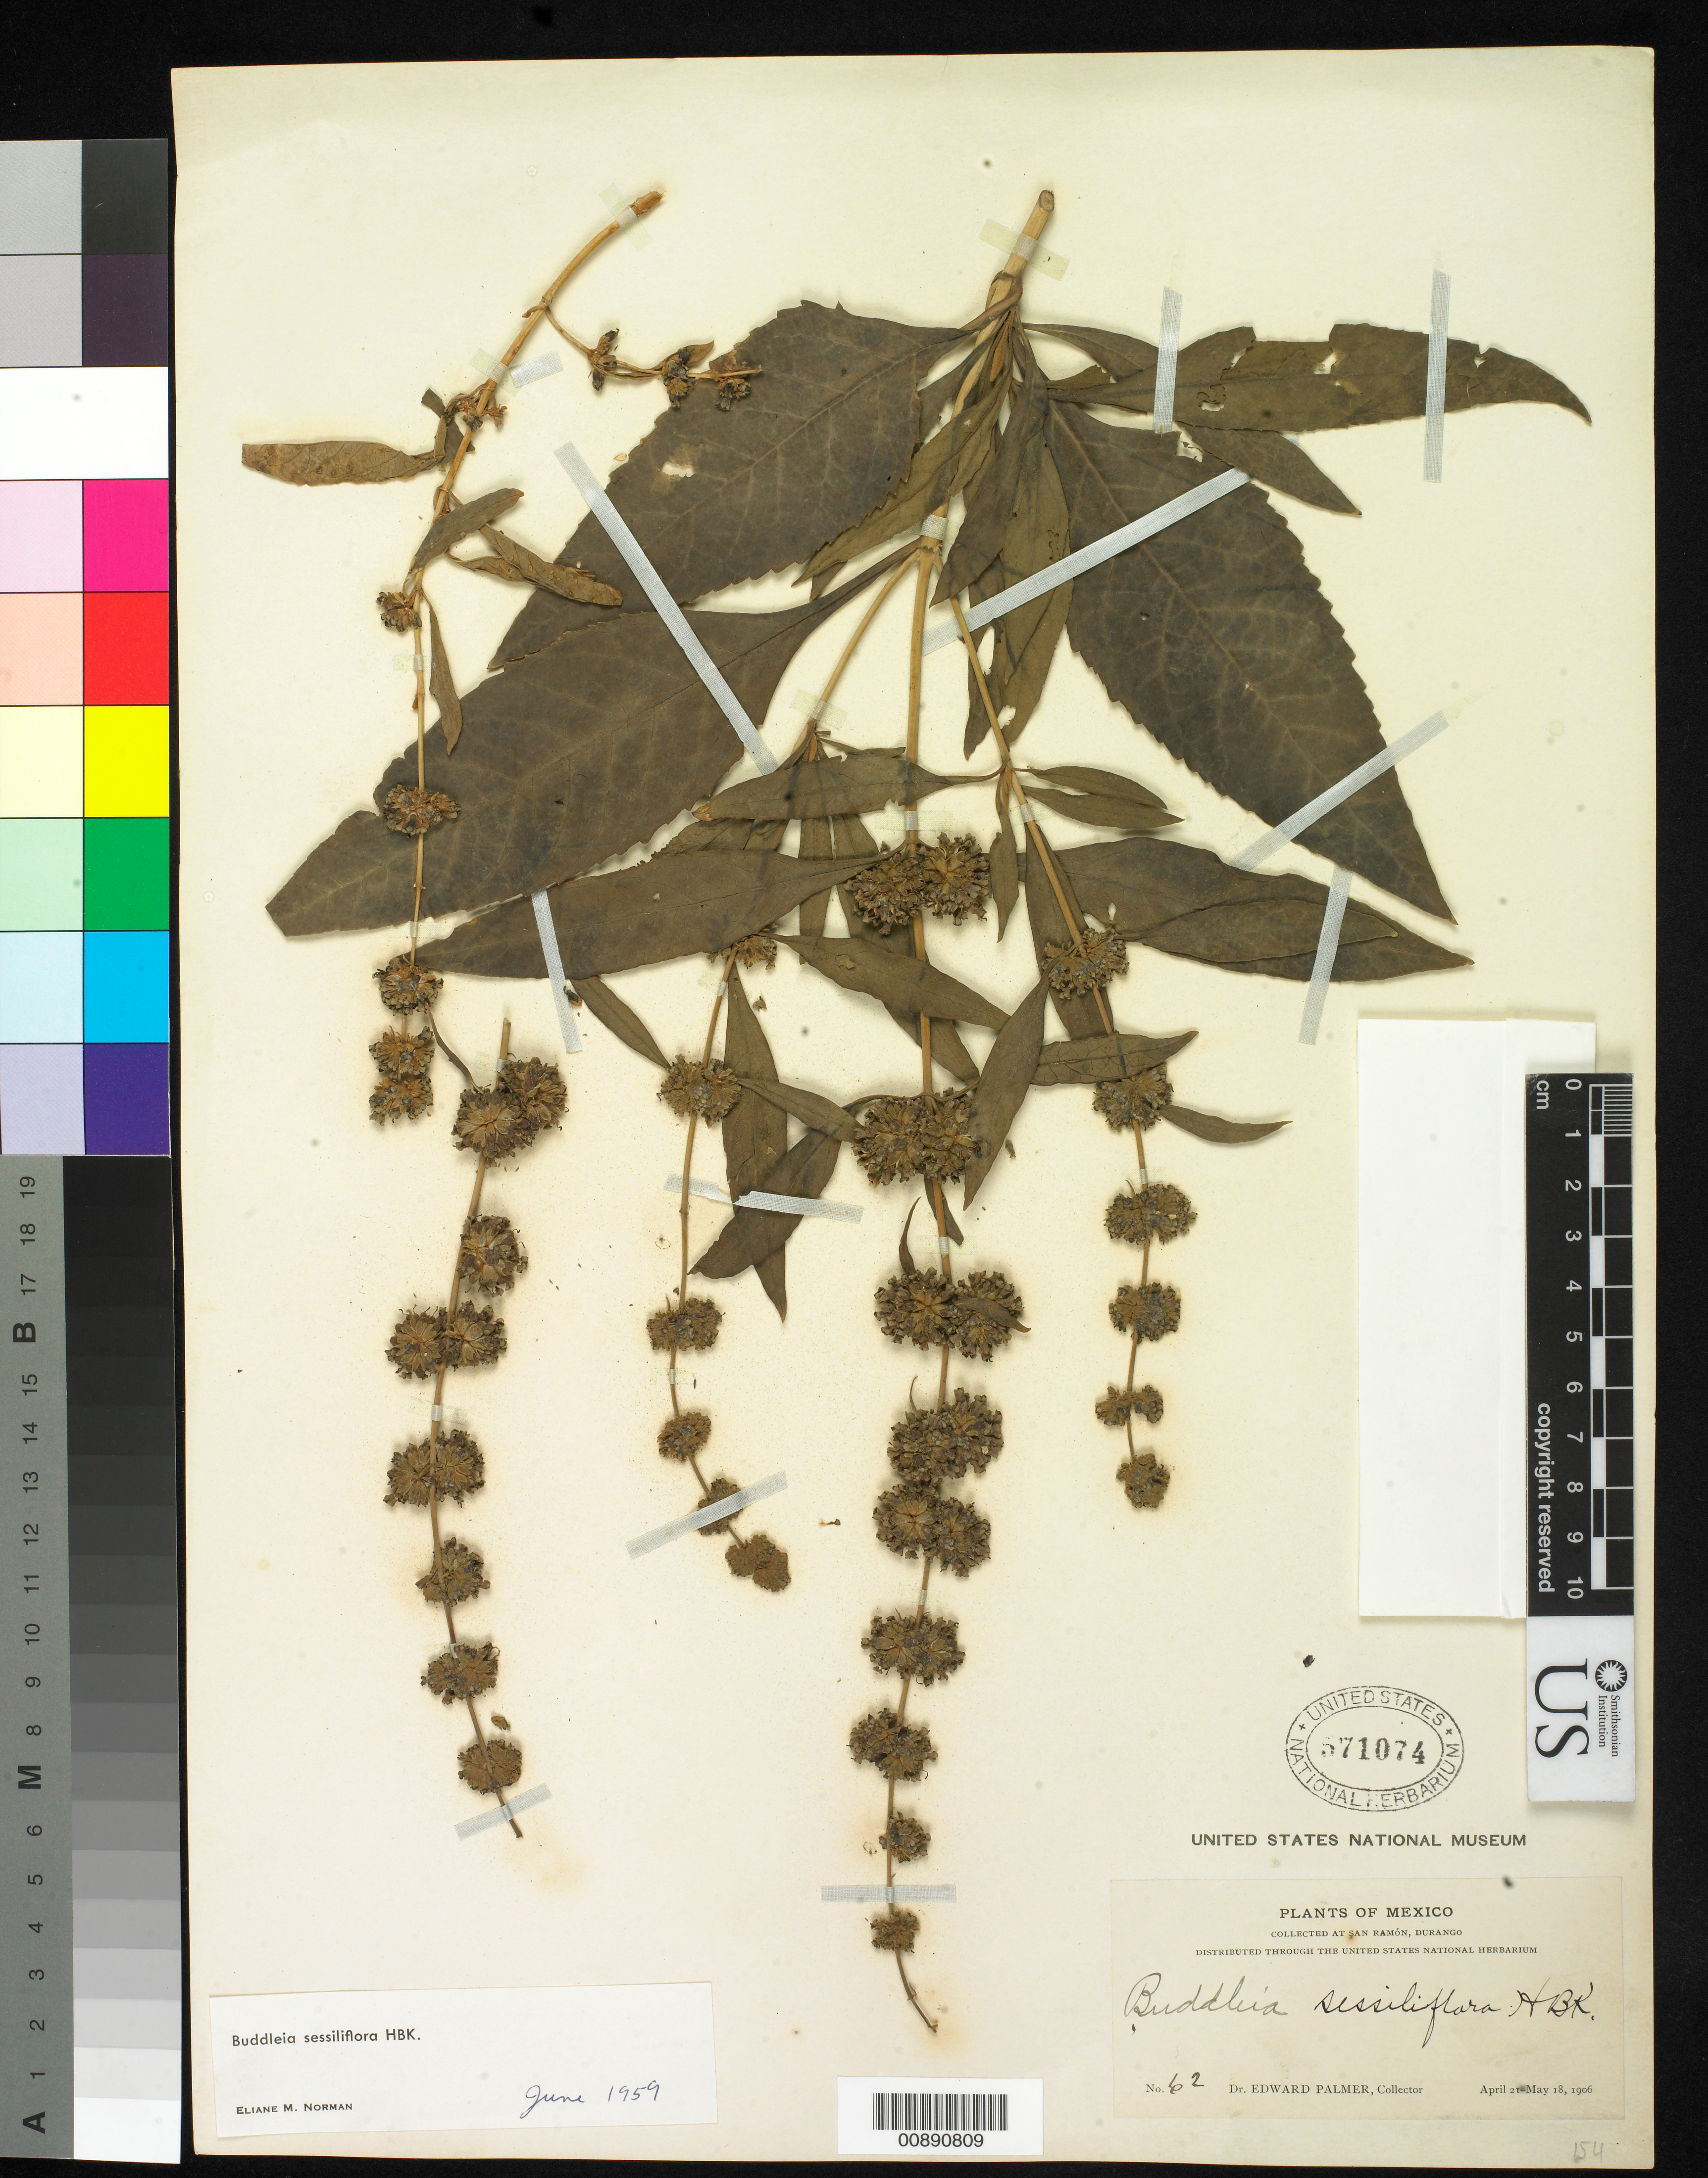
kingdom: Plantae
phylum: Tracheophyta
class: Magnoliopsida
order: Lamiales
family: Scrophulariaceae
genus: Buddleja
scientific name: Buddleja sessiliflora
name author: Kunth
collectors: E. Palmer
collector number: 62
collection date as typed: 21 Apr 1906 to 18 May 1906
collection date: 1906-04-21/1906-05-18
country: Mexico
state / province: Durango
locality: San Ramón, Durango.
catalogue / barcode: US 571074